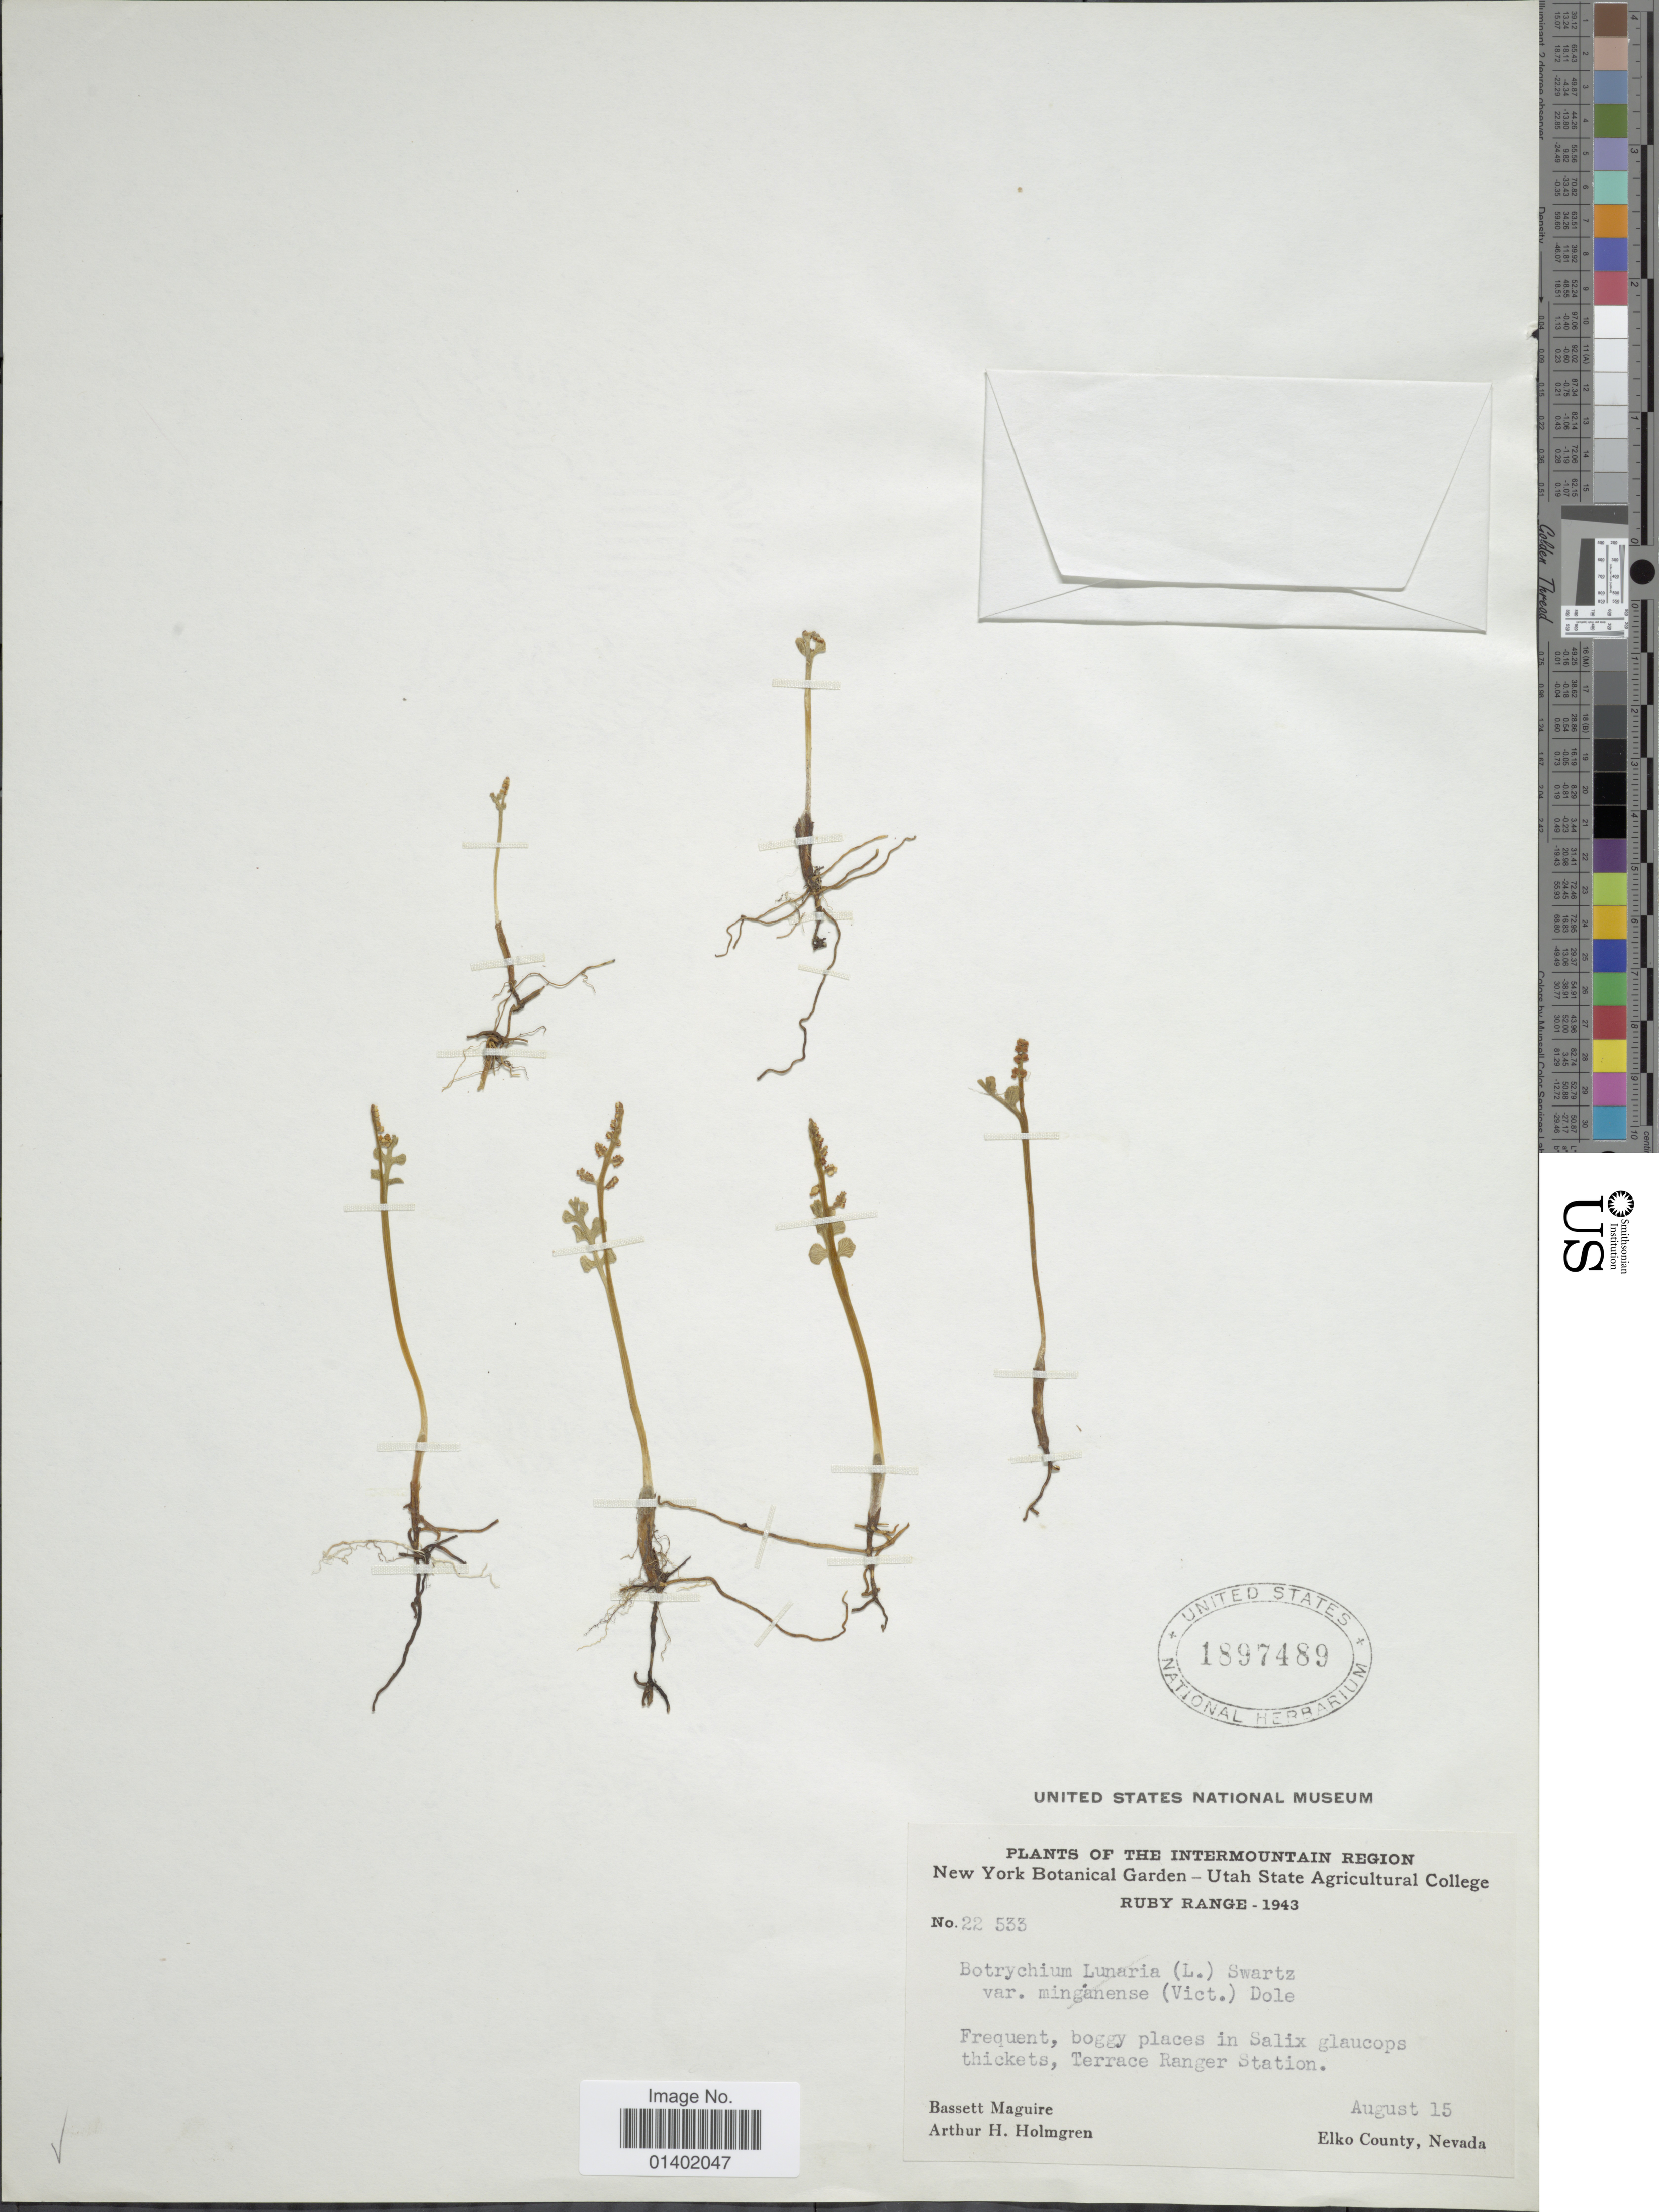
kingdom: Plantae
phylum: Tracheophyta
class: Polypodiopsida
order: Ophioglossales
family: Ophioglossaceae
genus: Botrychium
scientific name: Botrychium lunaria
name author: (L.) Sw.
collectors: B. Maguire & A. H. Holmgren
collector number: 22533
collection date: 1943-08-15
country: United States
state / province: Nevada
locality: The Intermountain Region, Terrace Ranger Station, Elko County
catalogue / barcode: US 1897489